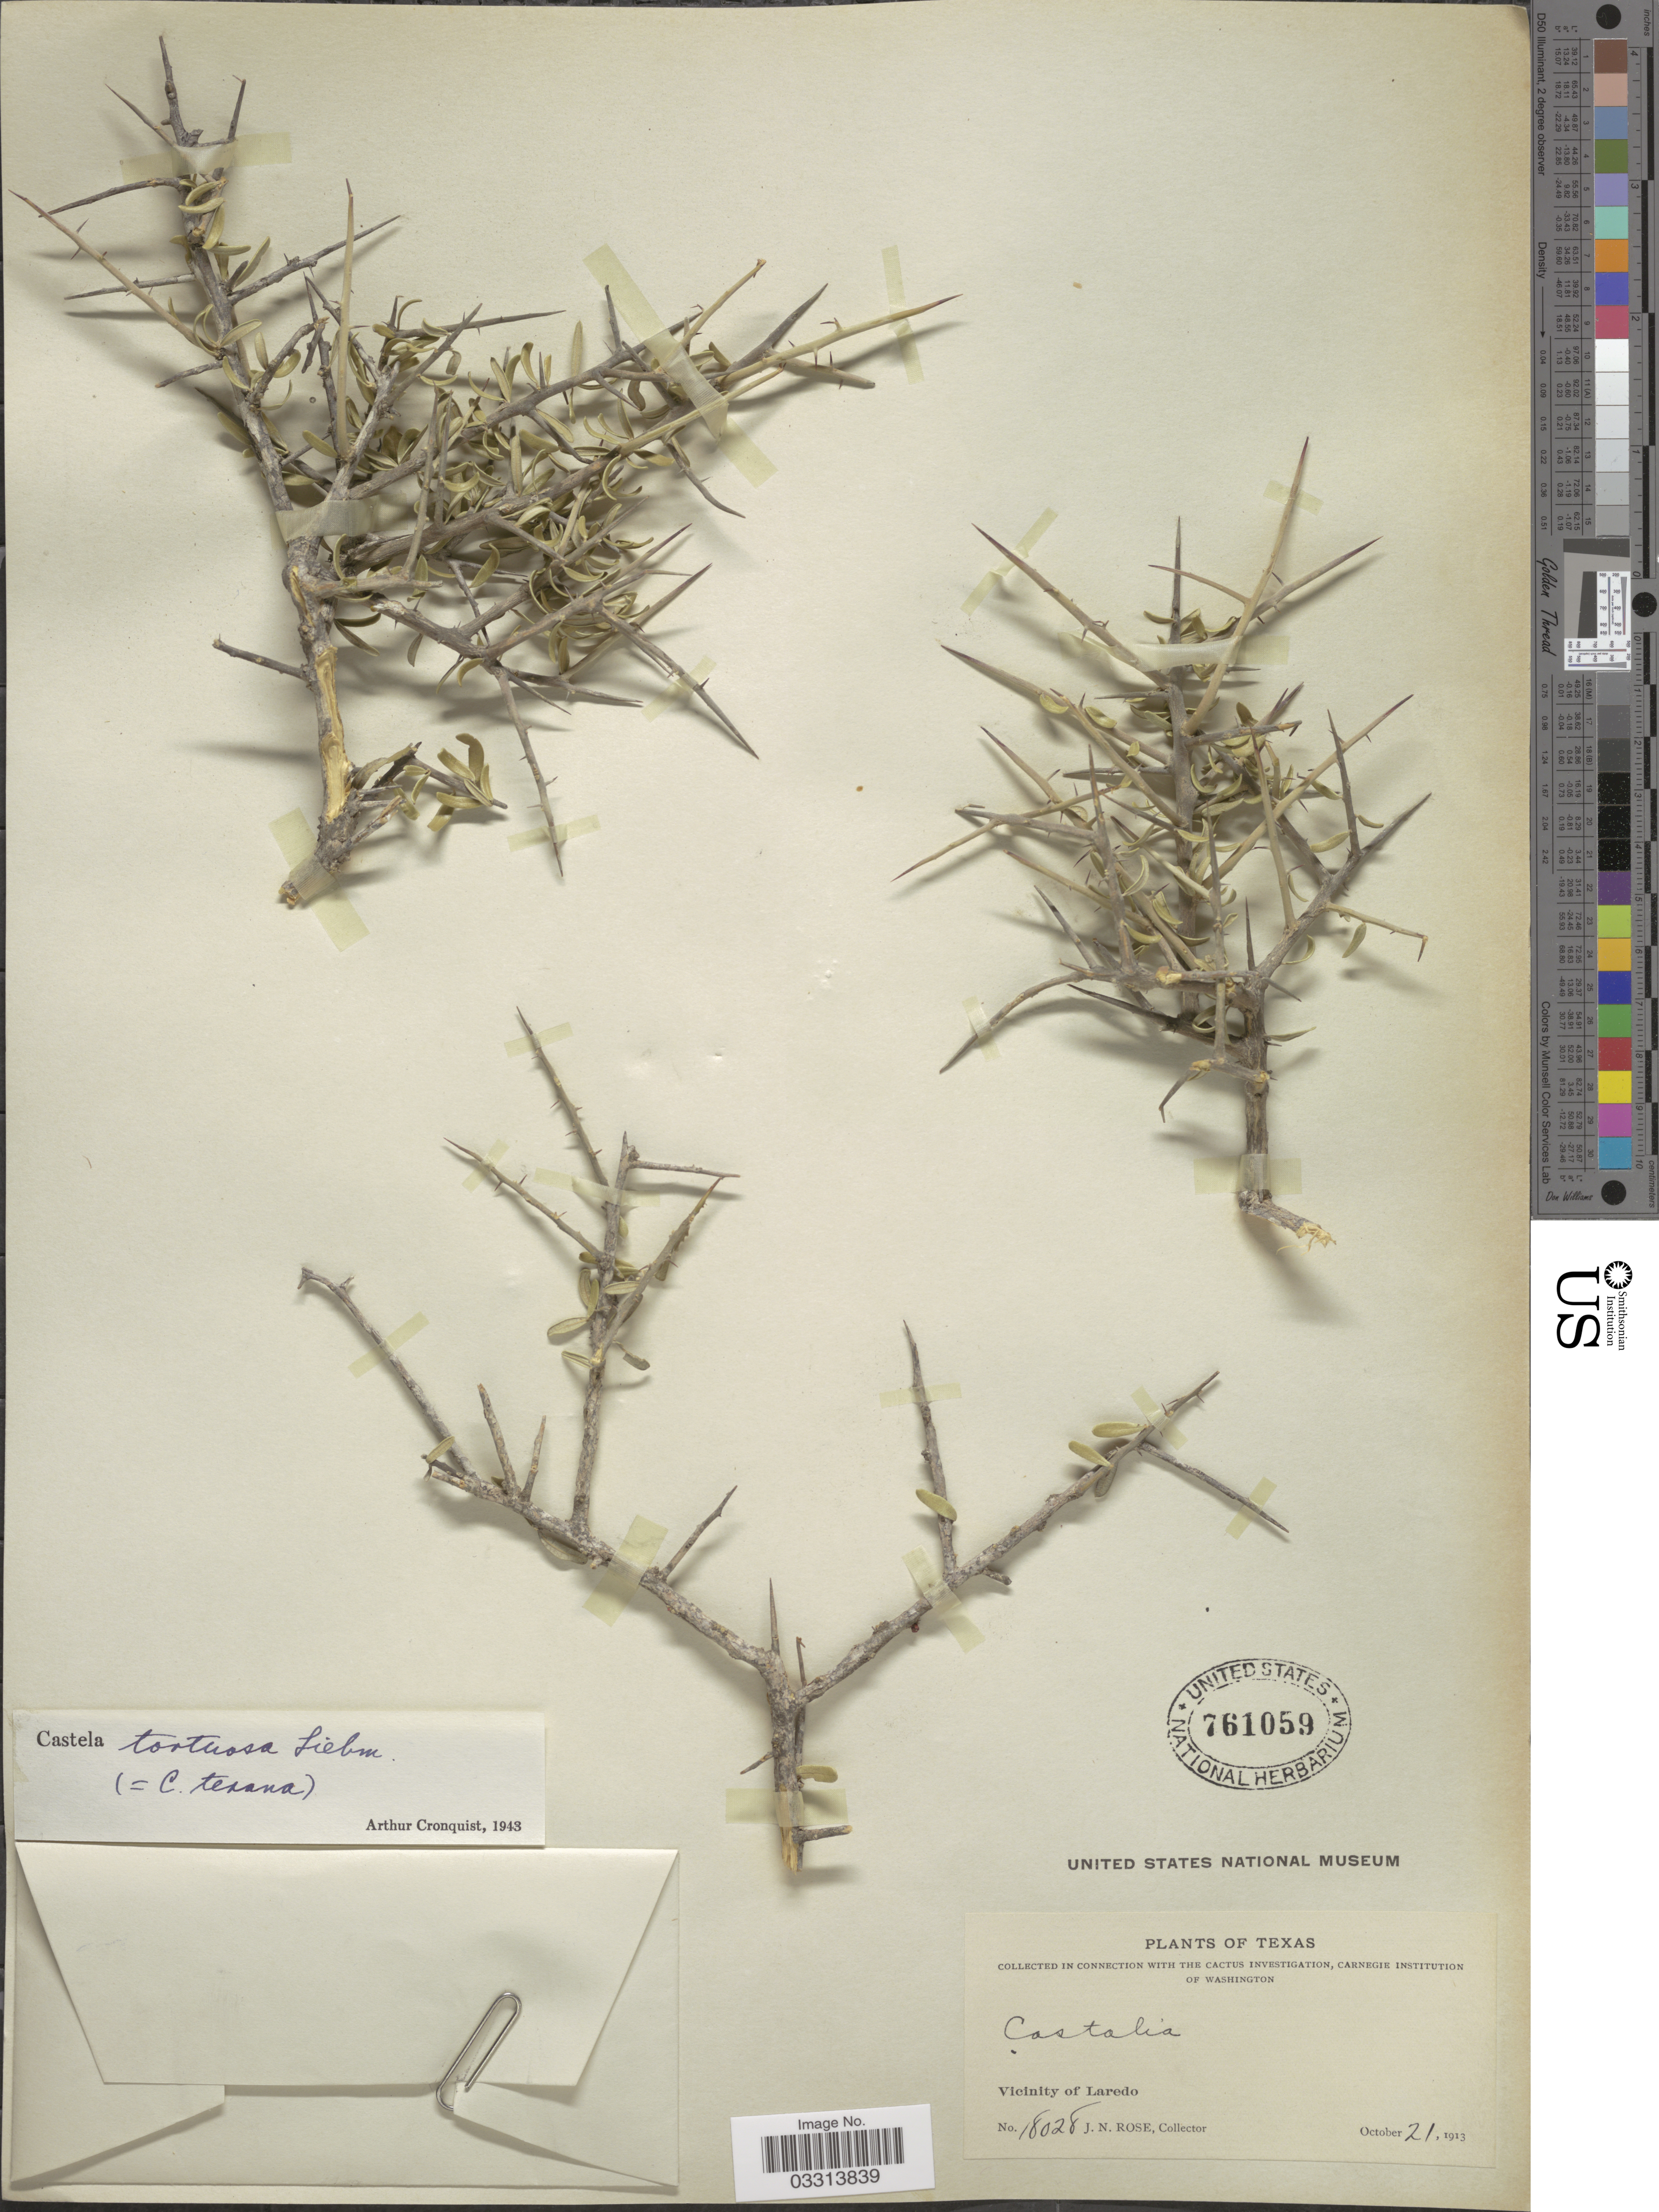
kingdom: Plantae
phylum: Tracheophyta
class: Magnoliopsida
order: Sapindales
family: Simaroubaceae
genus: Castela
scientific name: Castela tortuosa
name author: Liebm.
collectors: J. N. Rose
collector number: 18028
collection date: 1913-10-21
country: United States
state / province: Texas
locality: Vicinity of Laredo.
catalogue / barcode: US 761059